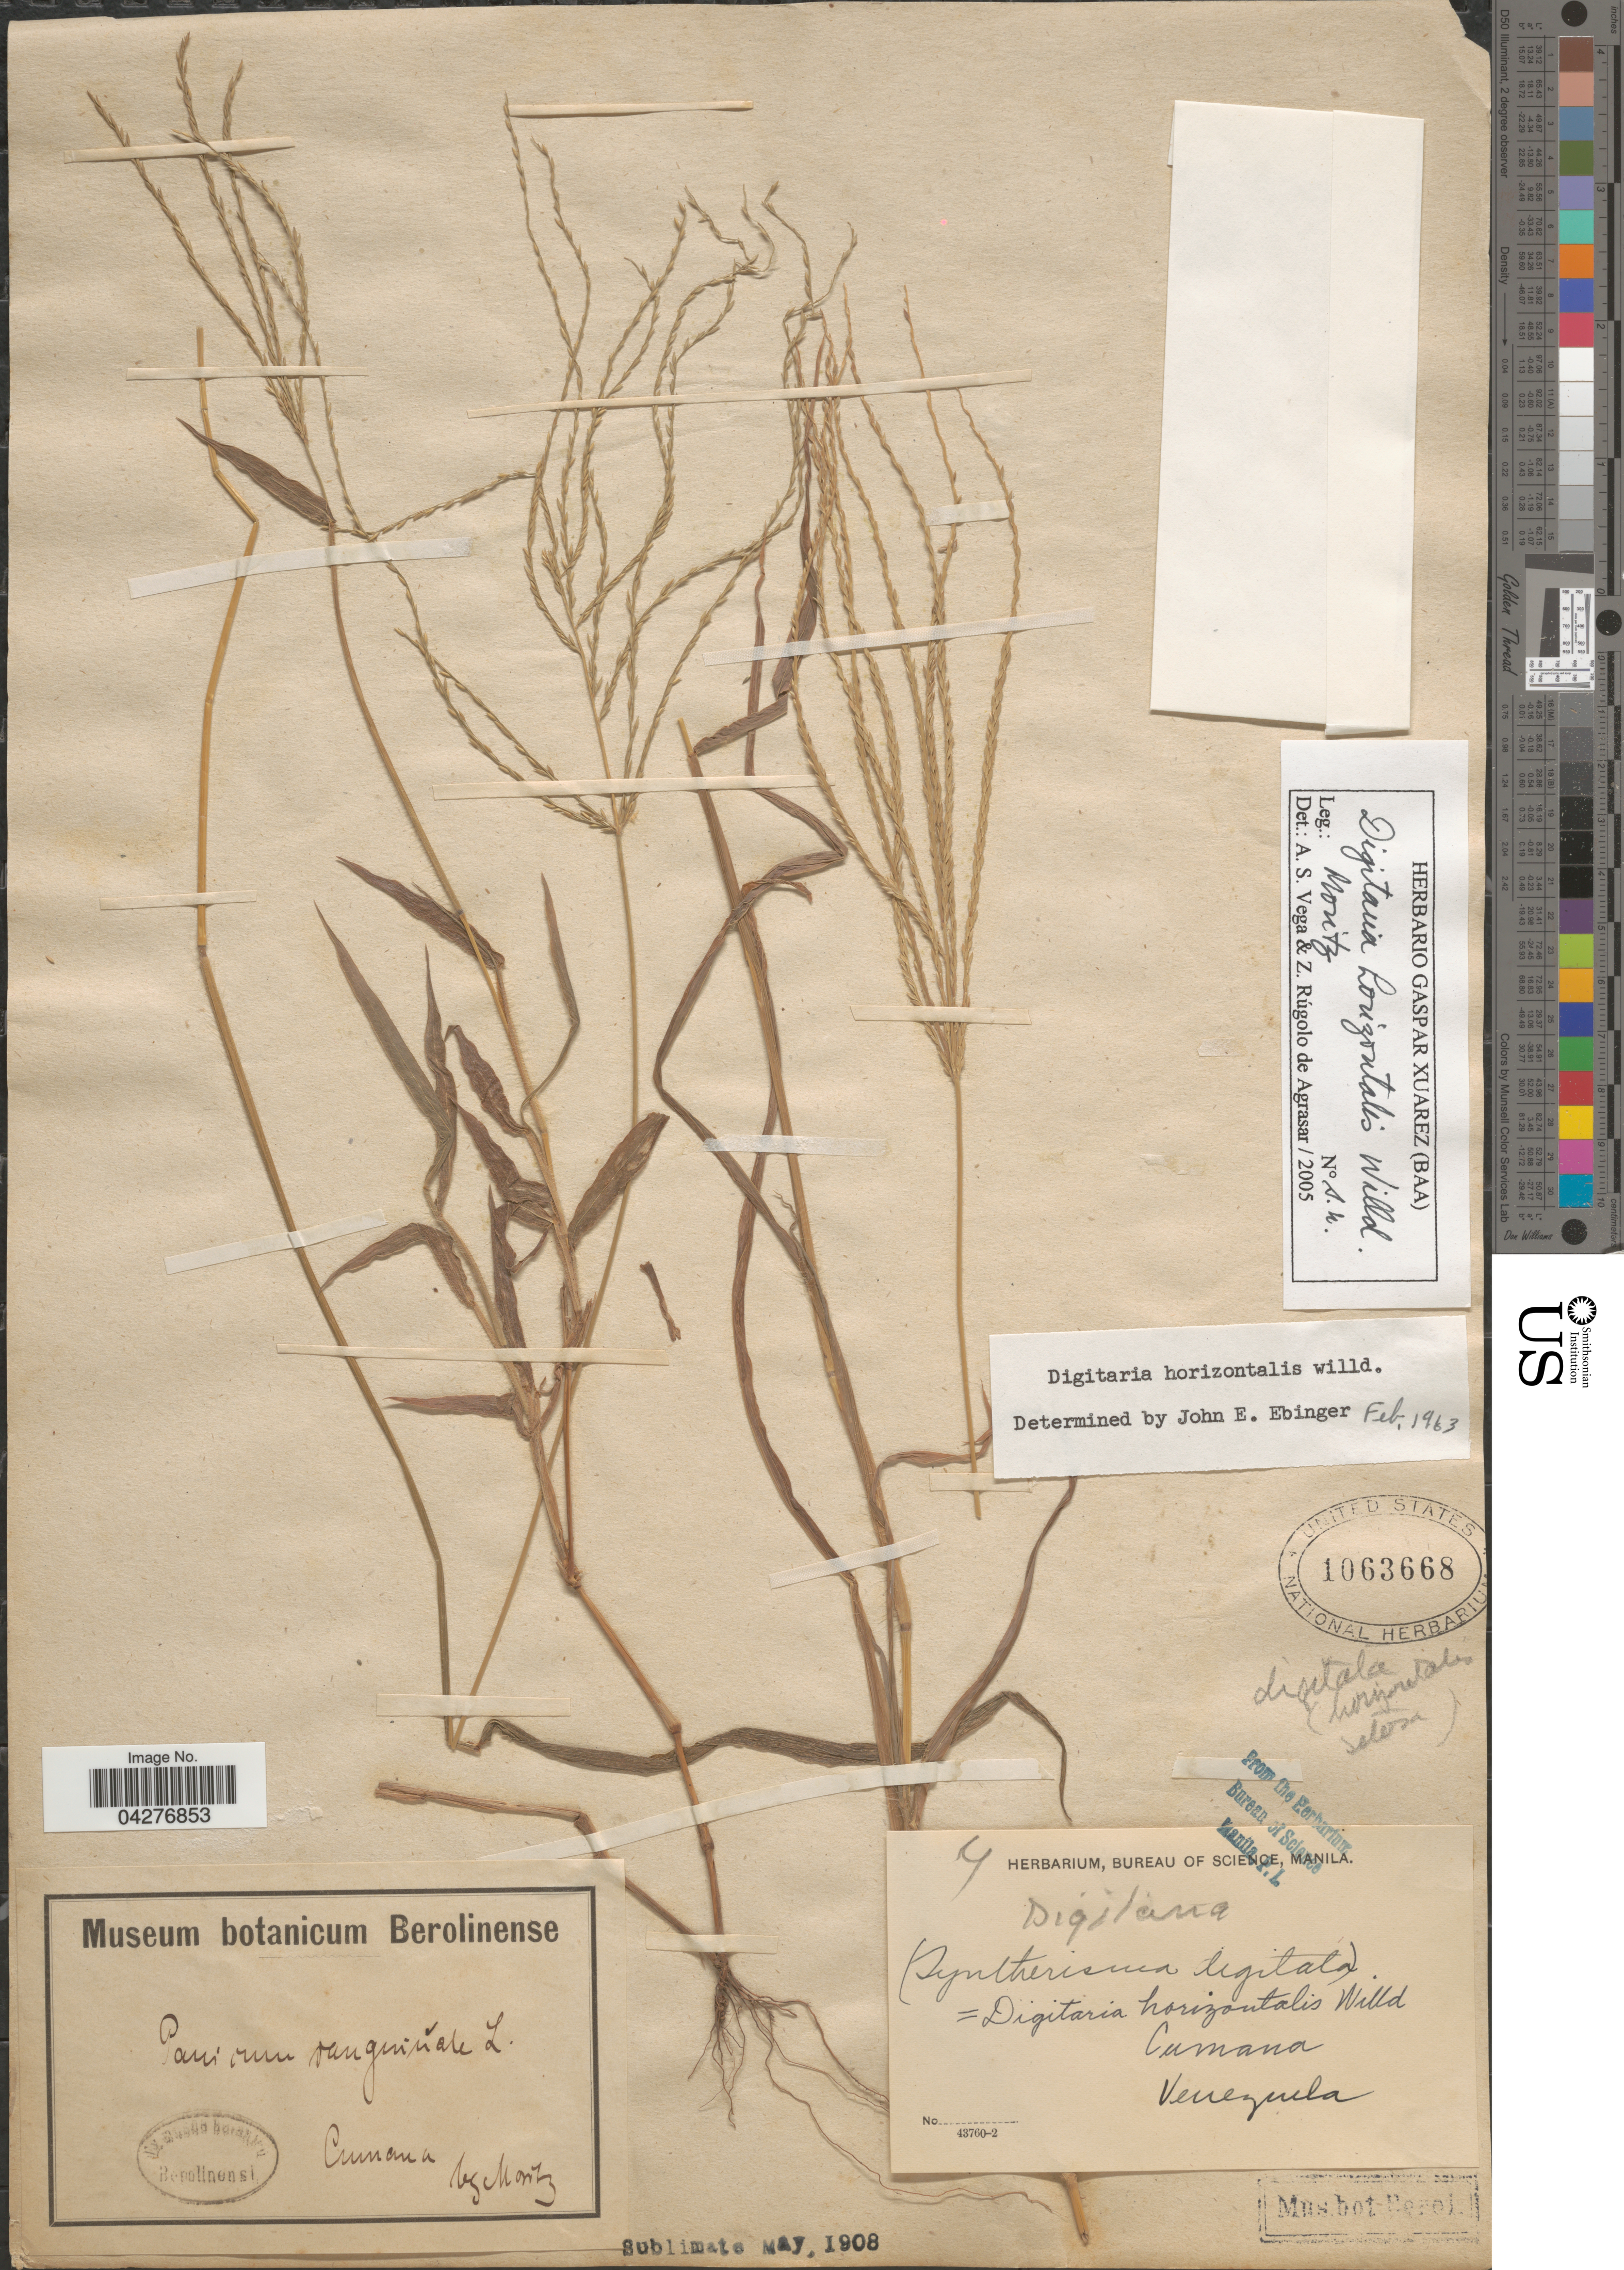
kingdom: Plantae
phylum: Tracheophyta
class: Liliopsida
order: Poales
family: Poaceae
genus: Digitaria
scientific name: Digitaria horizontalis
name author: Willd.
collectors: Moritz, --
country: Venezuela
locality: Cumana.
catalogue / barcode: US 1063668